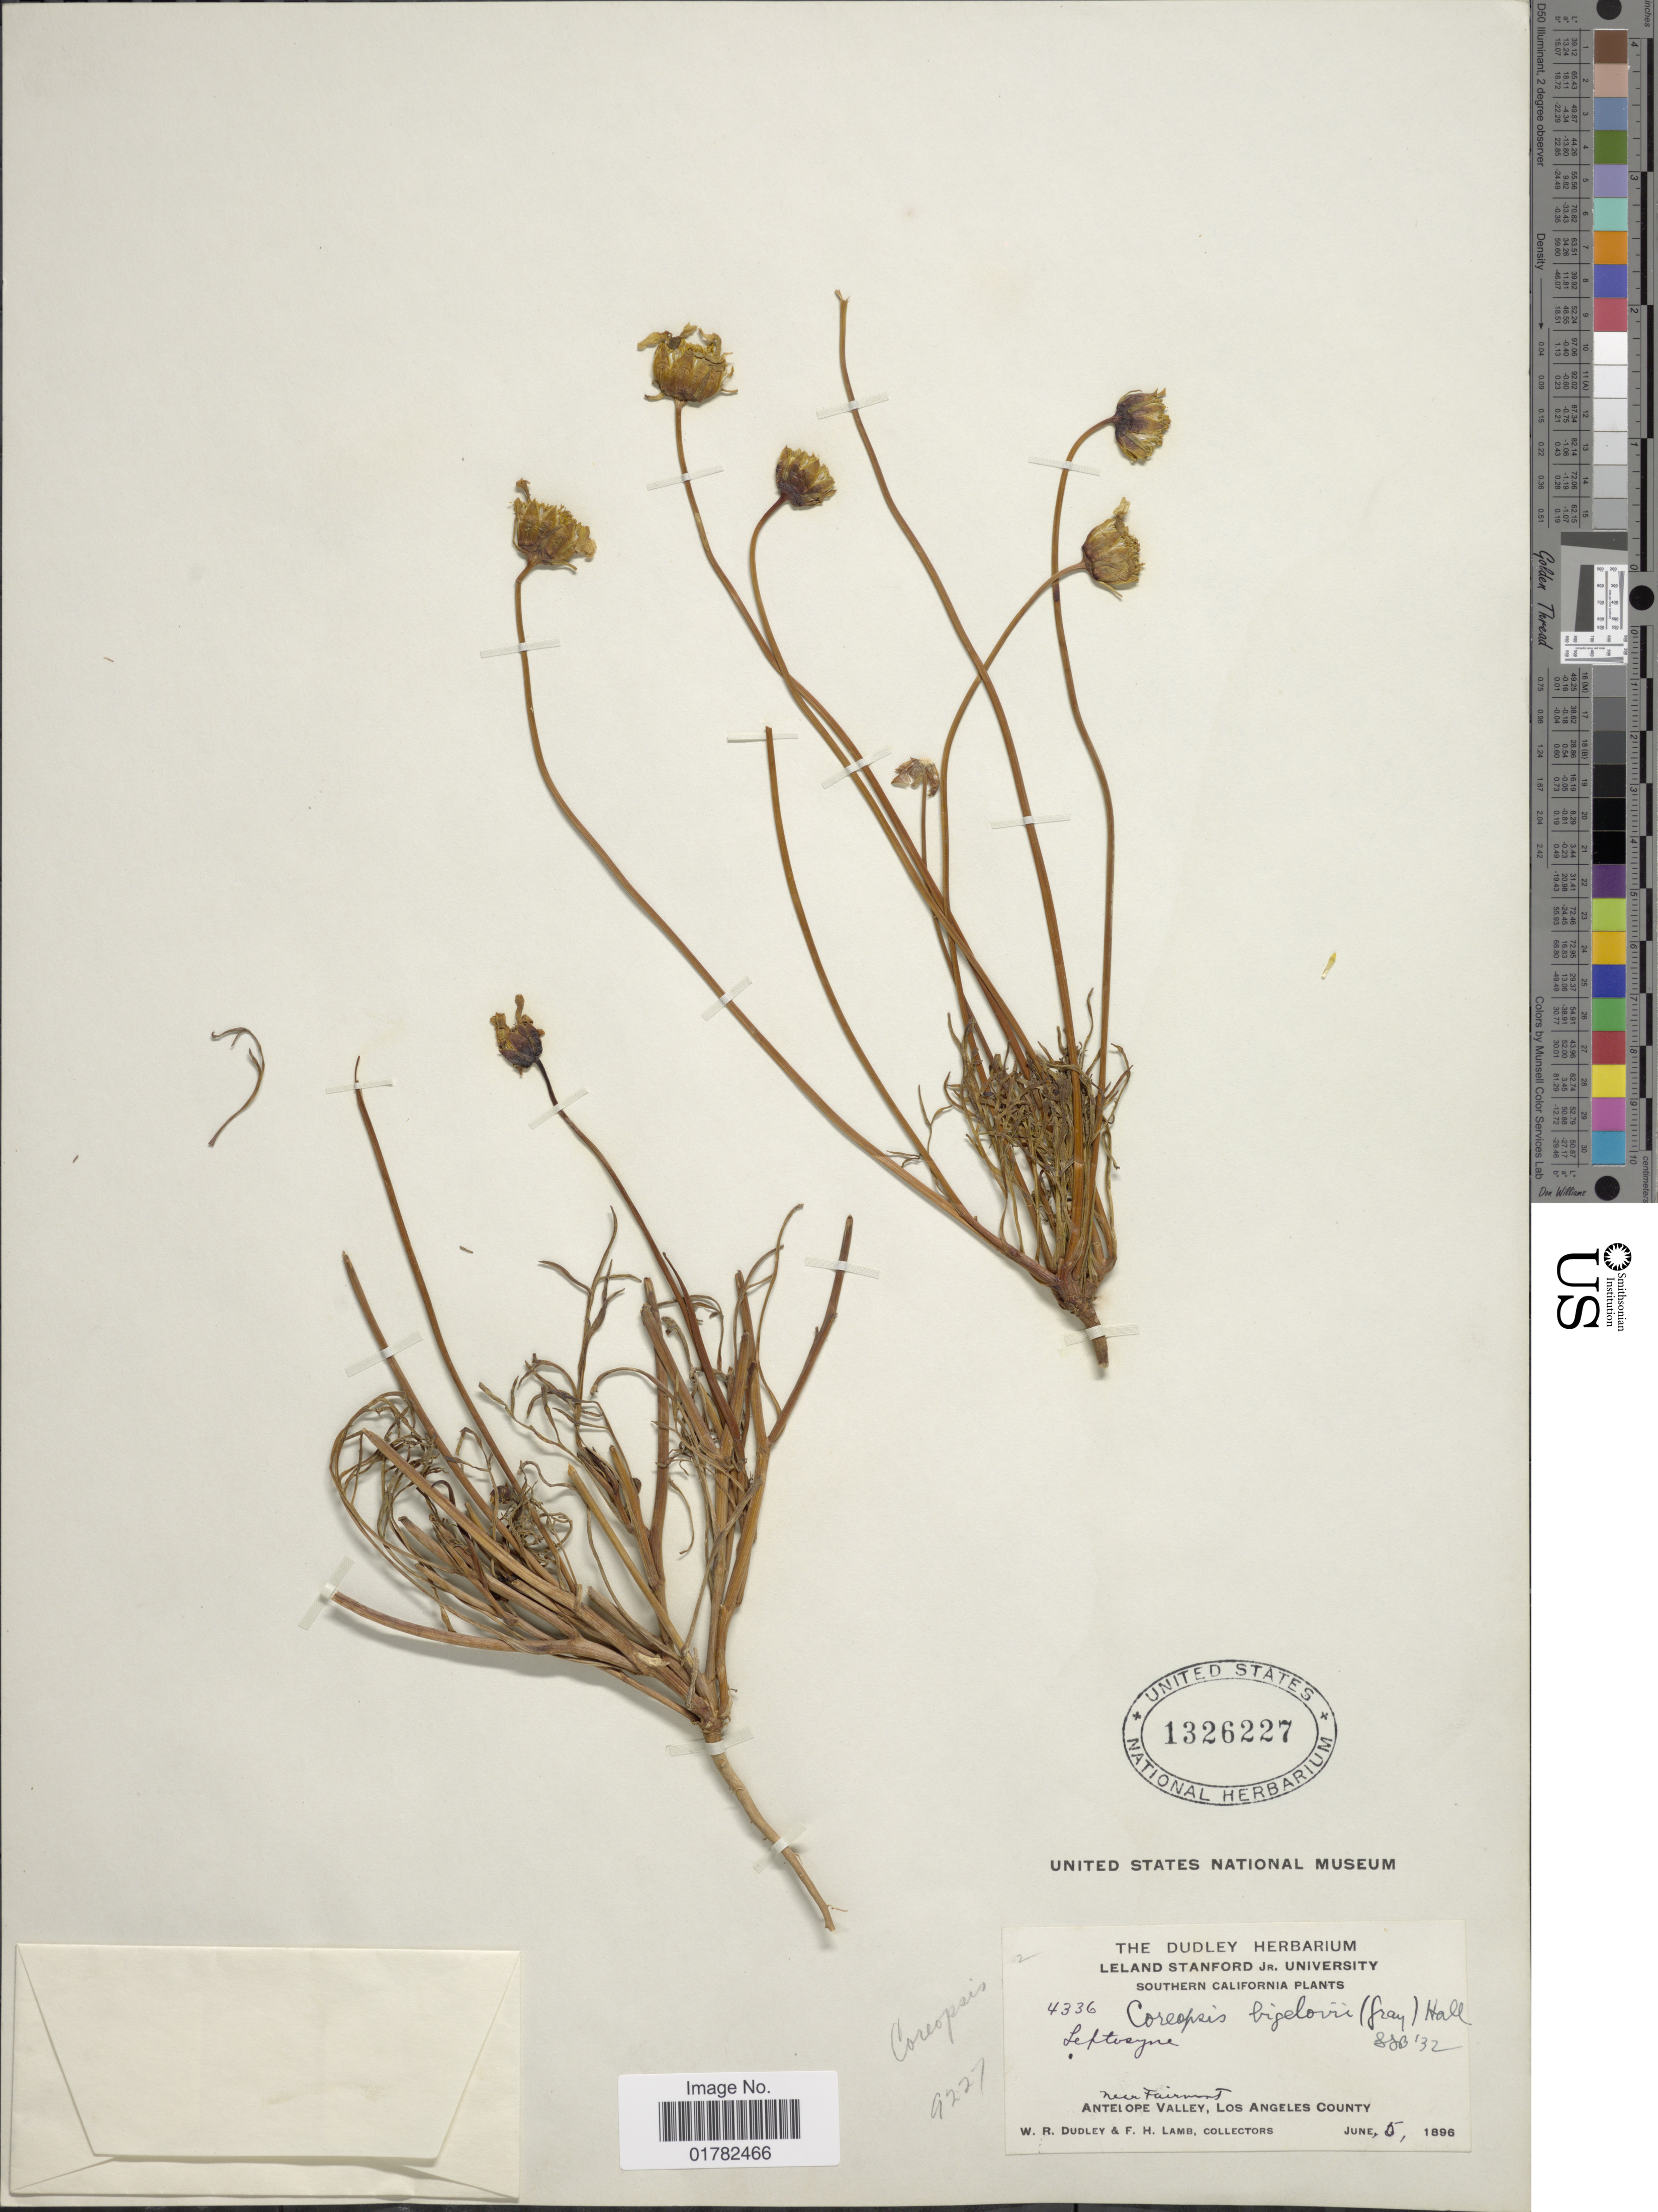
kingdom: Plantae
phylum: Tracheophyta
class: Magnoliopsida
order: Asterales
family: Asteraceae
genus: Coreopsis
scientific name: Coreopsis bigelovii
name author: (A. Gray) Voss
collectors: W. Dudley & F. H. Lamb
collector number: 4336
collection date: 1896-06-05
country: United States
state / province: California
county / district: Los Angeles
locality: Southern California, near Fairmont, Antelope Valley, Los Angeles County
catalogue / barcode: US 1326227